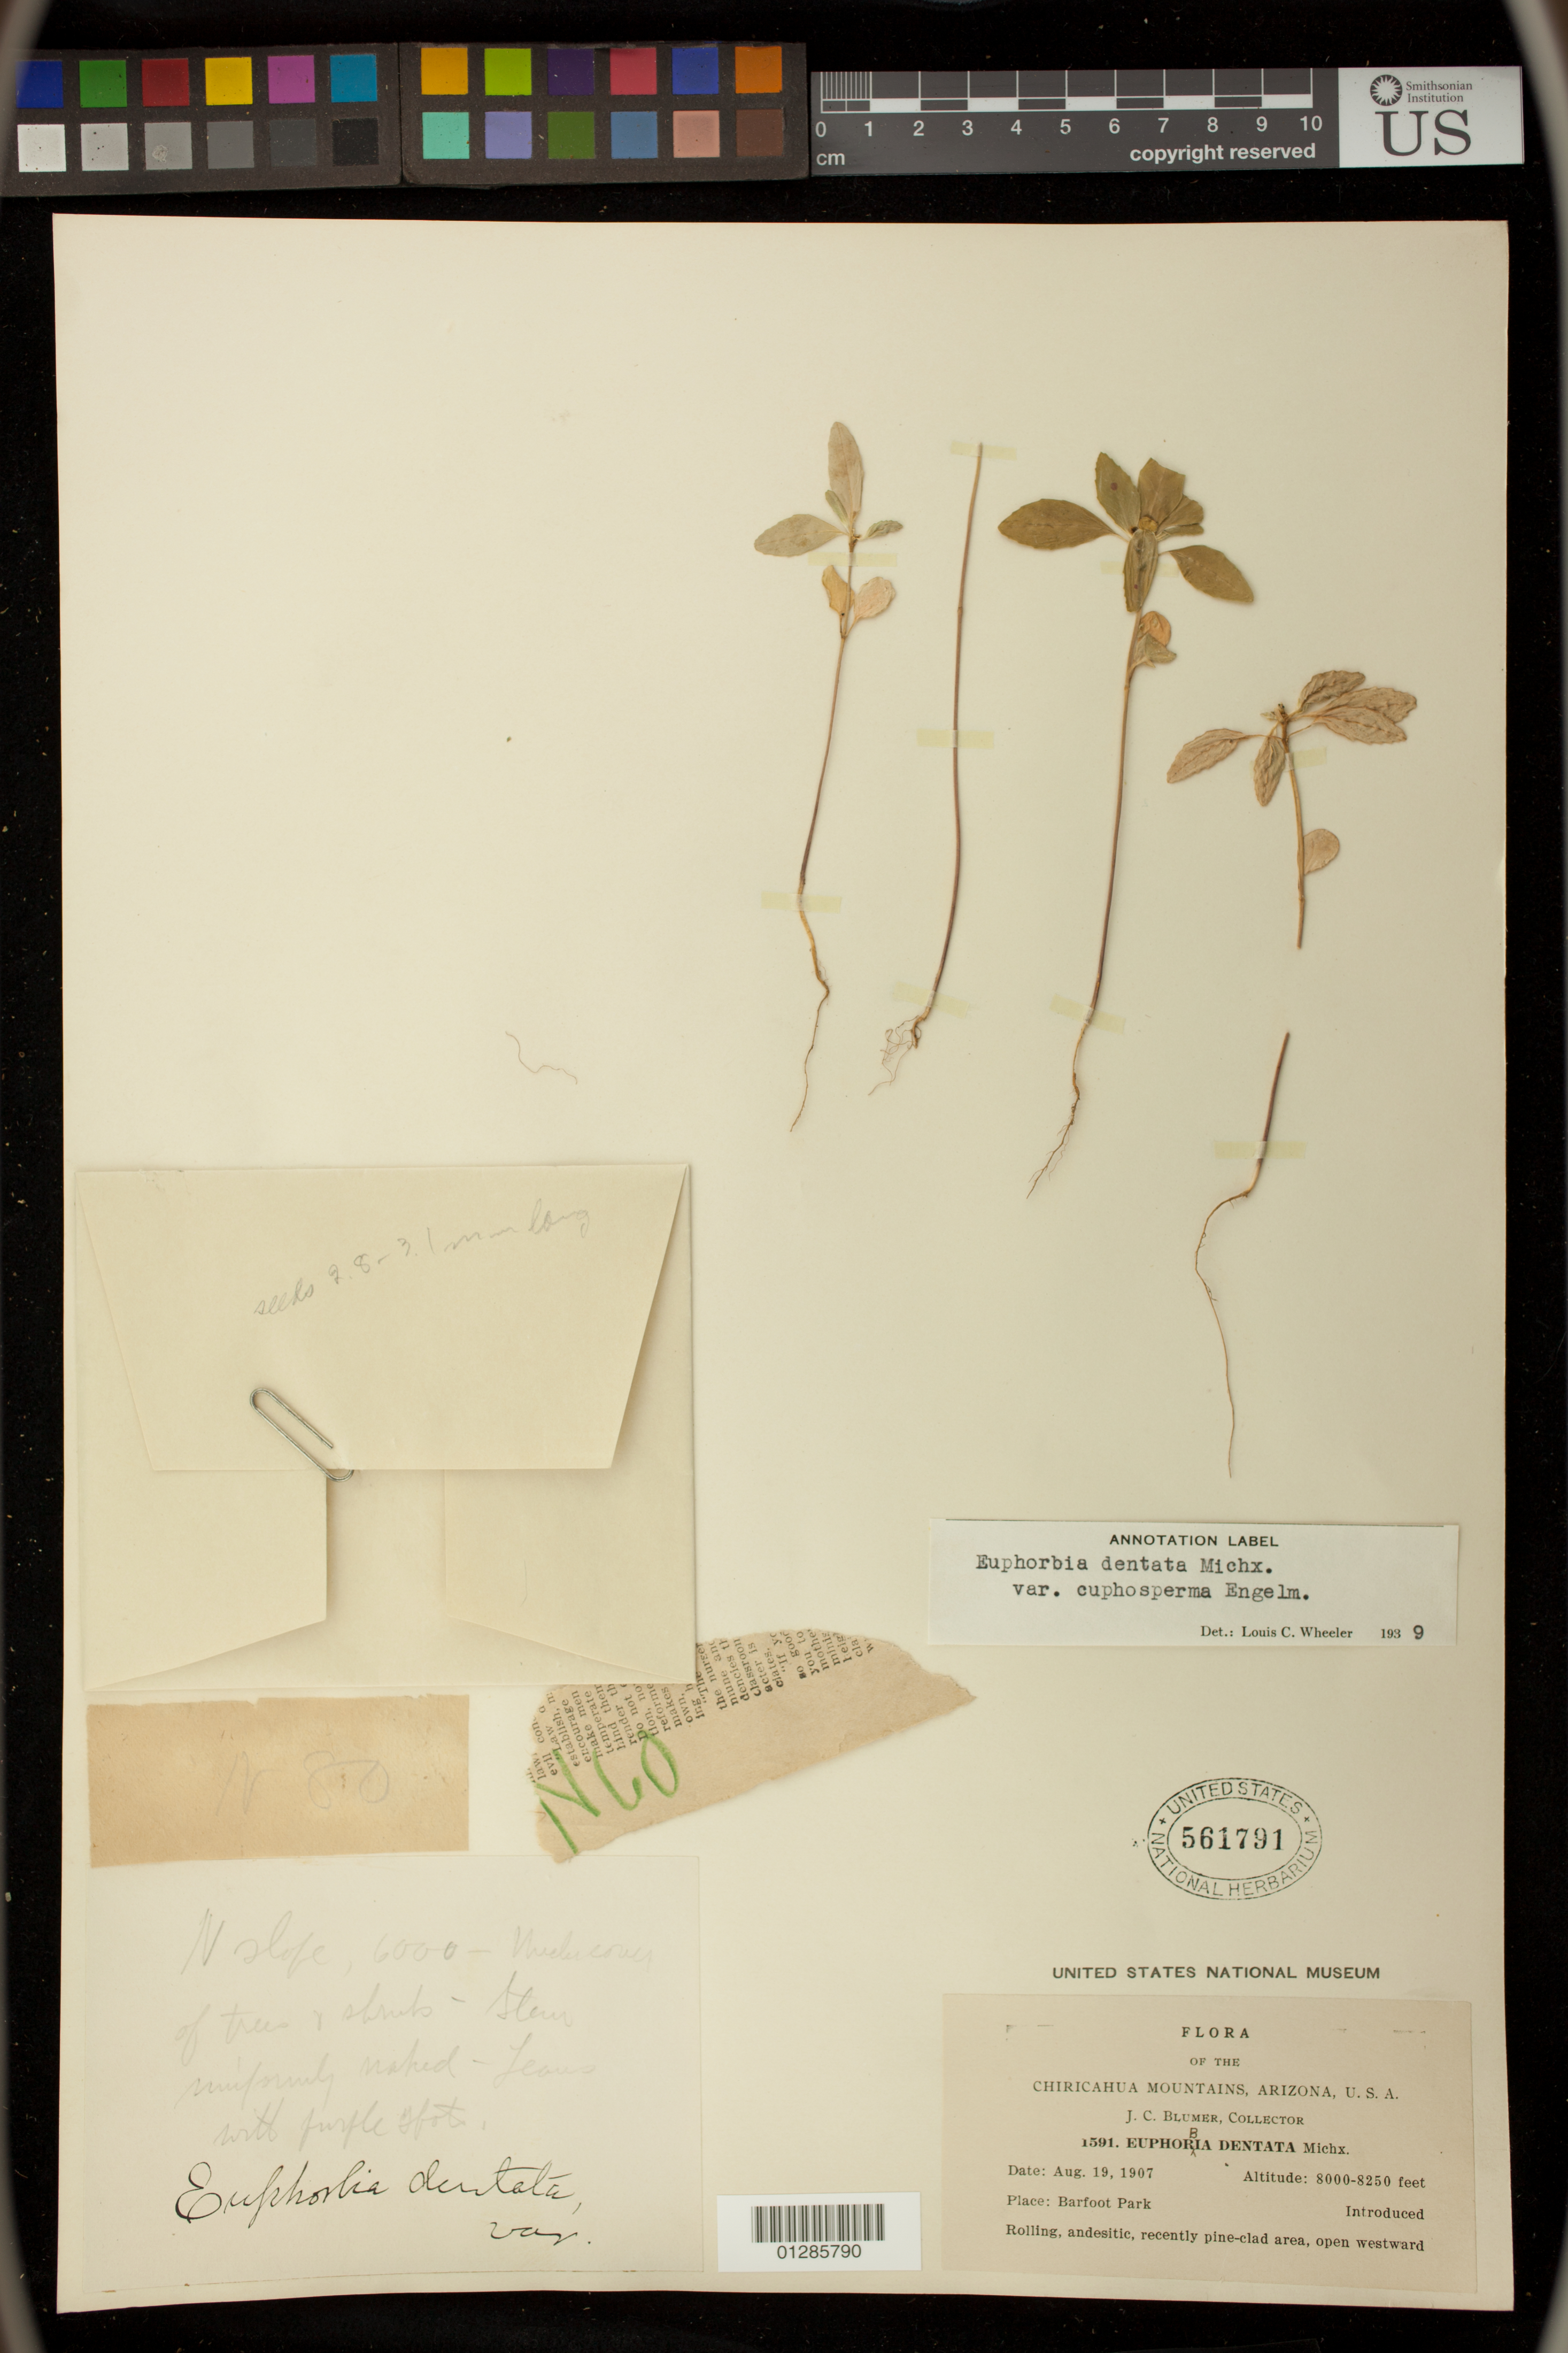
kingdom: Plantae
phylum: Tracheophyta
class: Magnoliopsida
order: Malpighiales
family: Euphorbiaceae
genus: Euphorbia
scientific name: Euphorbia dentata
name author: Michx.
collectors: J. C. Blumer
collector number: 1591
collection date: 1907-08-19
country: United States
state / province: Arizona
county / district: Cochise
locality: Chiricahua Mountains. Barfoot Park.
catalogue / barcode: US 561791